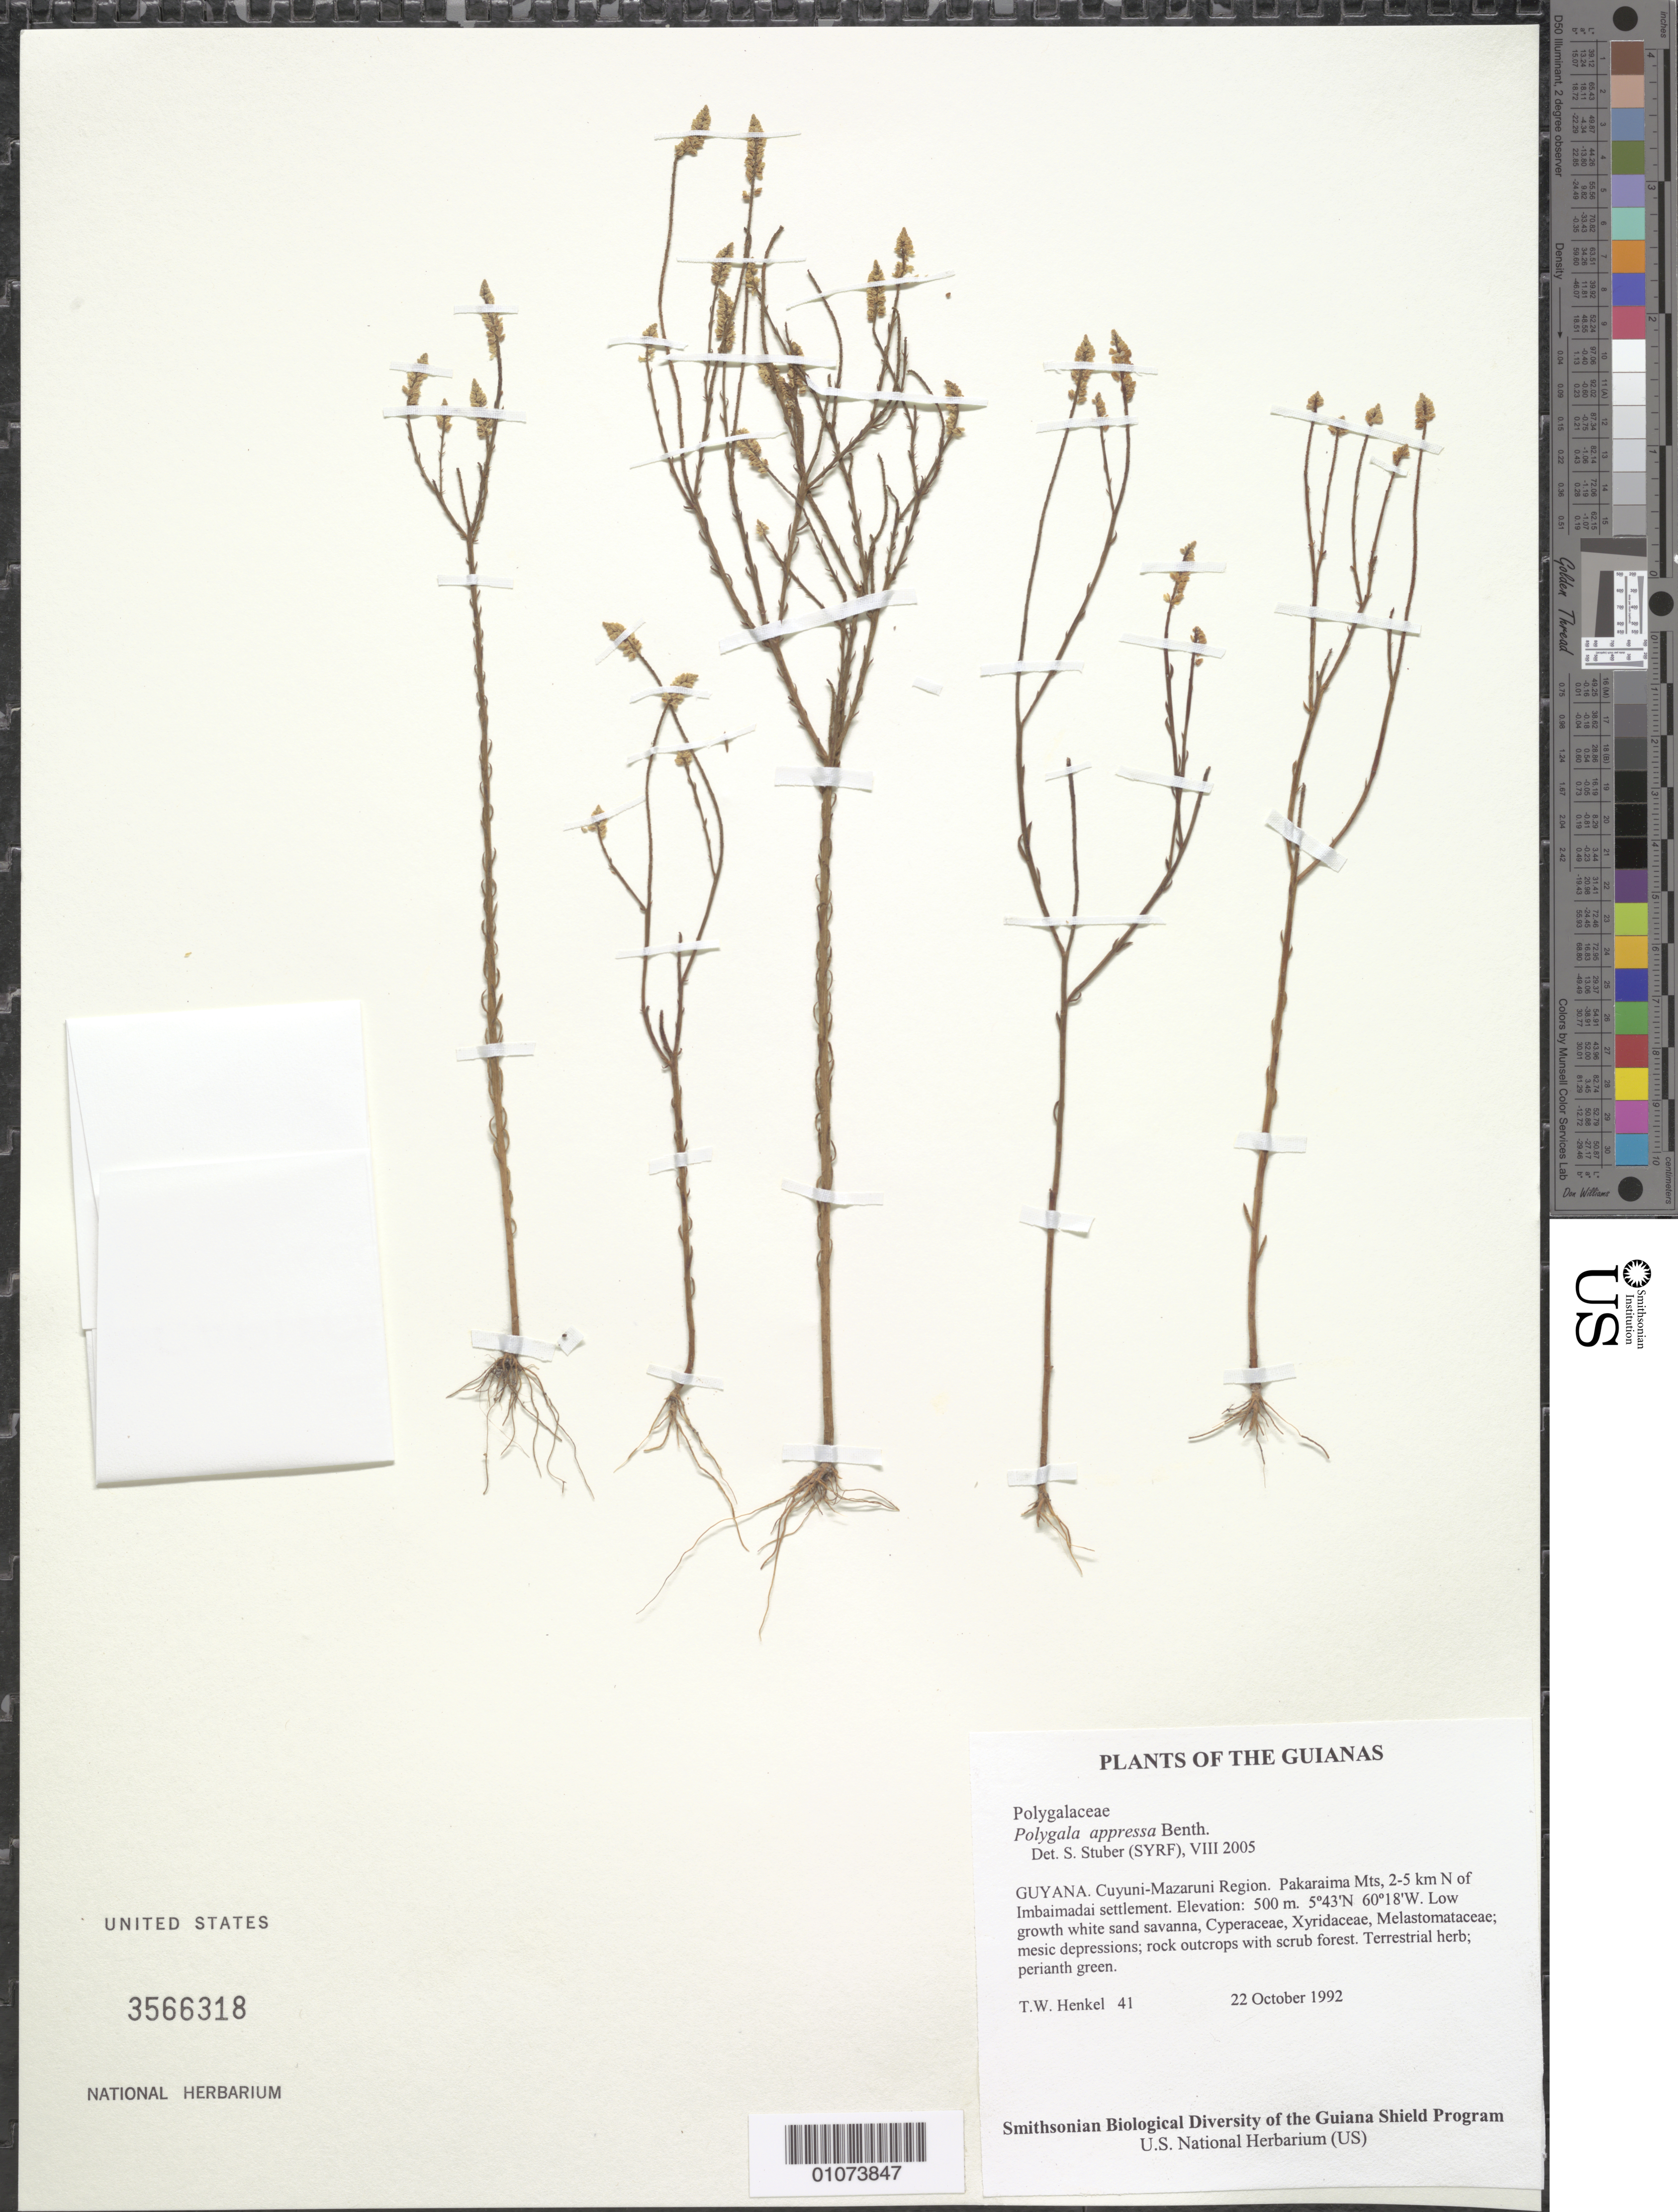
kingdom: Plantae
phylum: Tracheophyta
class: Magnoliopsida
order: Fabales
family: Polygalaceae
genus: Polygala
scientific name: Polygala appressa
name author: Benth.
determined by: Stuber, S.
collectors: T. Henkel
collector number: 41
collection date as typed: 22 October 1992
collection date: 1992-10-22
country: Guyana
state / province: Cuyuni-Mazaruni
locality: Pakaraima Mts, 2-5 km N of Imbaimadai settlement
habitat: Low growth white sand savanna, Cyperaceae, Xyridaceae, Melastomataceae; mesic depressions; rock outcrops with scrub forest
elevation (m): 500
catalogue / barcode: US 3566318